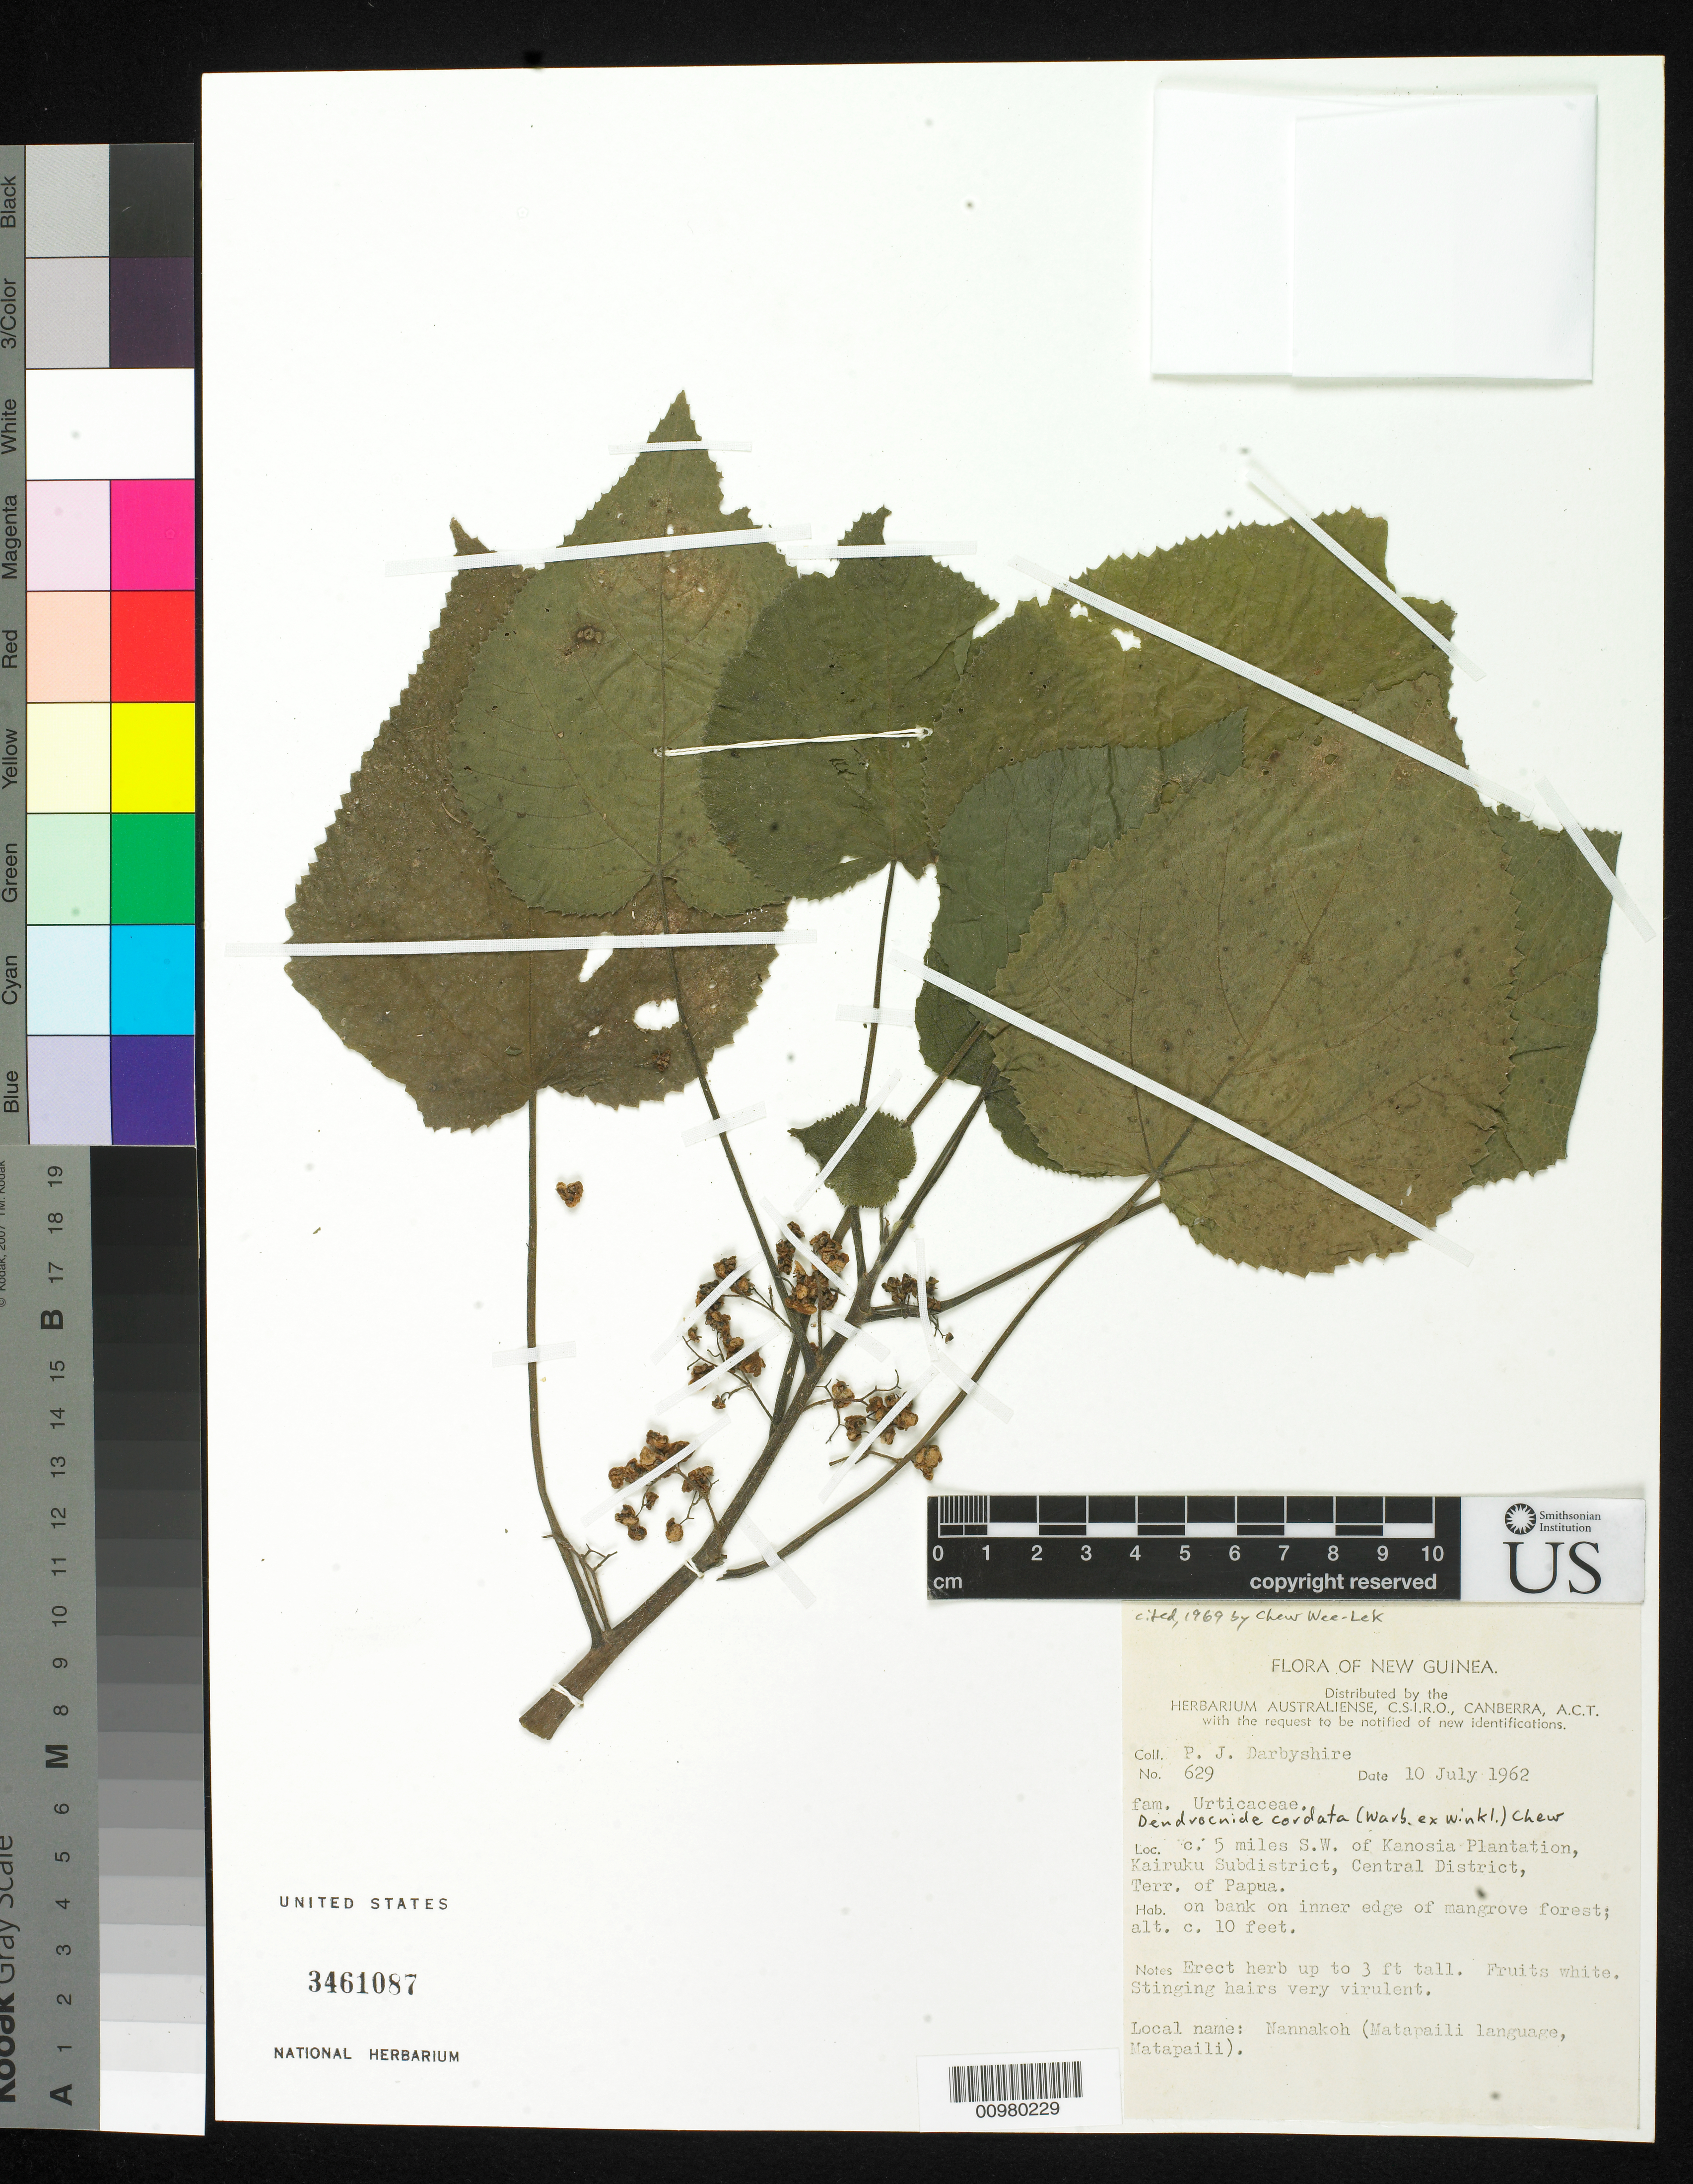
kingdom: Plantae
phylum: Tracheophyta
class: Magnoliopsida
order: Rosales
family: Urticaceae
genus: Dendrocnide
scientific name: Dendrocnide cordata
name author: (Warb. ex H.J.P. Winkl.) Chew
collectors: P. Darbyshire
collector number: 629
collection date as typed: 10 Jul 1962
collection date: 1962-07-10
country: Papua New Guinea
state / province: Central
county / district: Kairuku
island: New Guinea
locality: cerca 5 miles SW of Kanosia Plantation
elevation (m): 3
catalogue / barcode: US 3461087